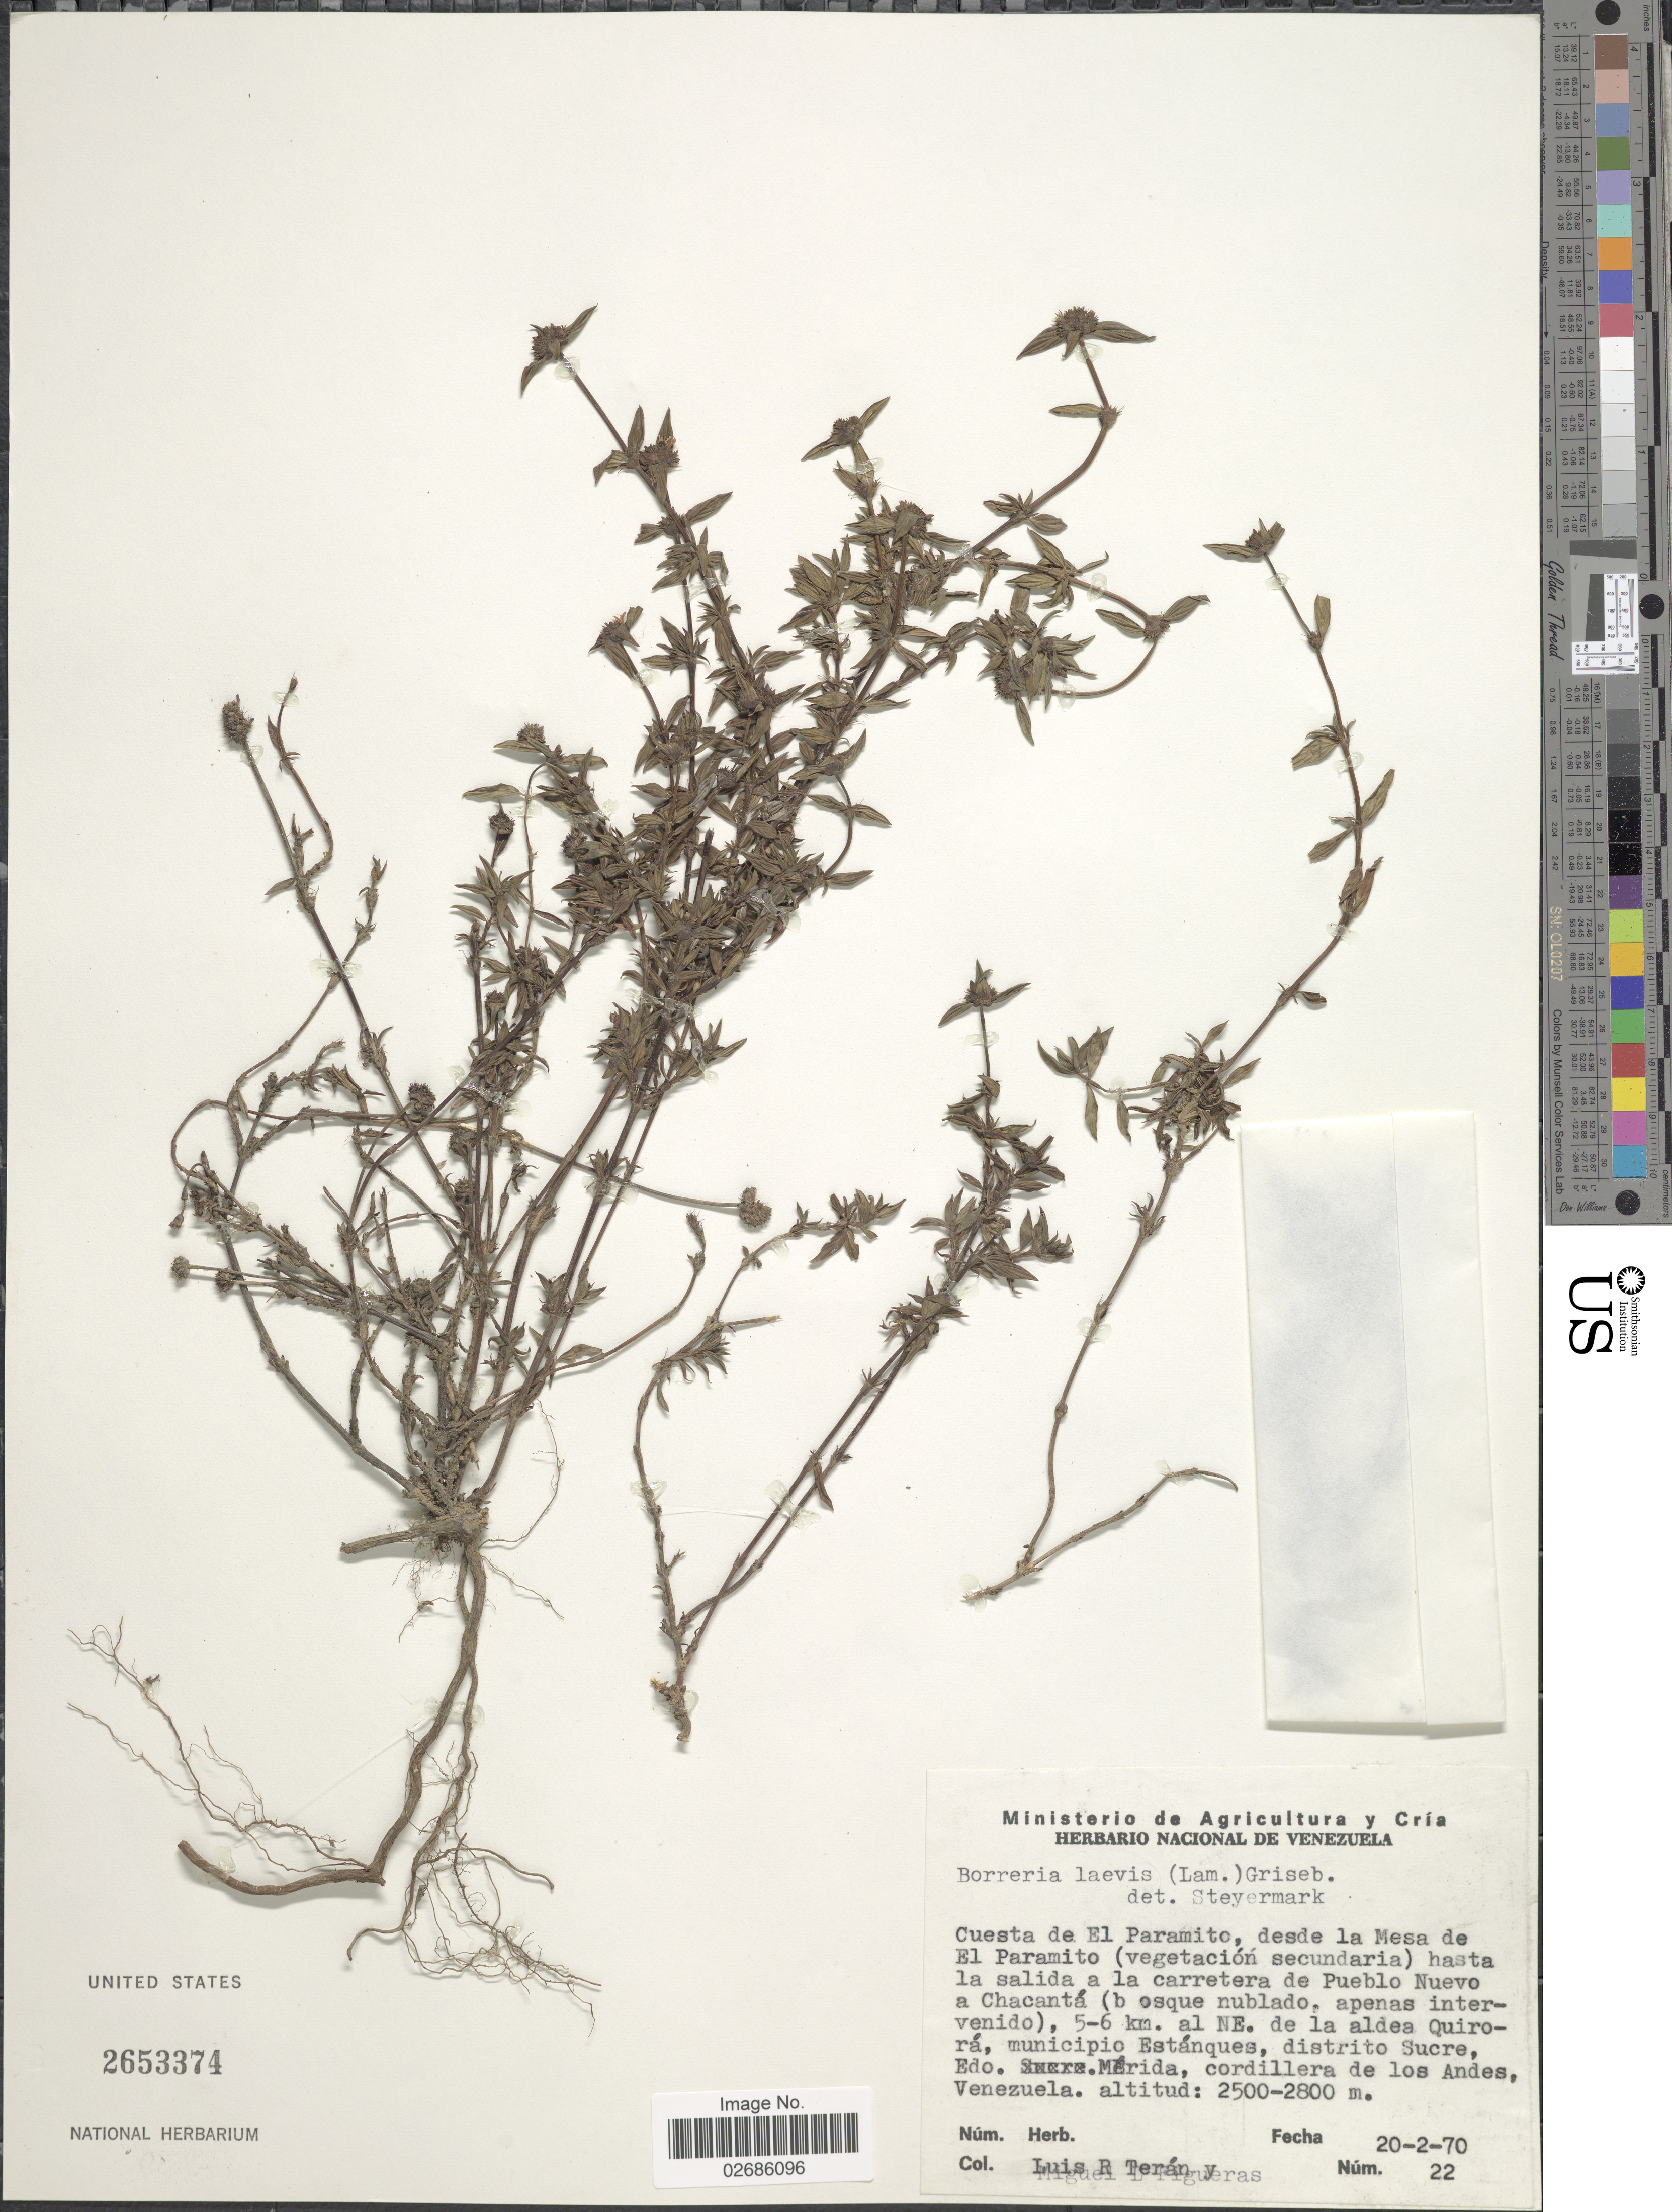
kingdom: Plantae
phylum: Tracheophyta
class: Magnoliopsida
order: Gentianales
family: Rubiaceae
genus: Borreria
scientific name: Borreria assurgens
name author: (Ruiz & Pav.) Griseb.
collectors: L. Teran & M. Figueras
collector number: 22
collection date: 1970-02-20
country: Venezuela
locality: Cuesta de El Paramito, desde la Mesa de El Paramito (vegetacion secundaria) hasta la salida a la carretera de Pueblo Nuevo a Chacantá (b osque nublado, apenas intervenido), 5-6 km. al NE. de la aldea Quirorá, municipio Estánques, distrito Sucre, Edo. Merida, cordillera de los Andes.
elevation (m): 2500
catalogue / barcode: US 2653374